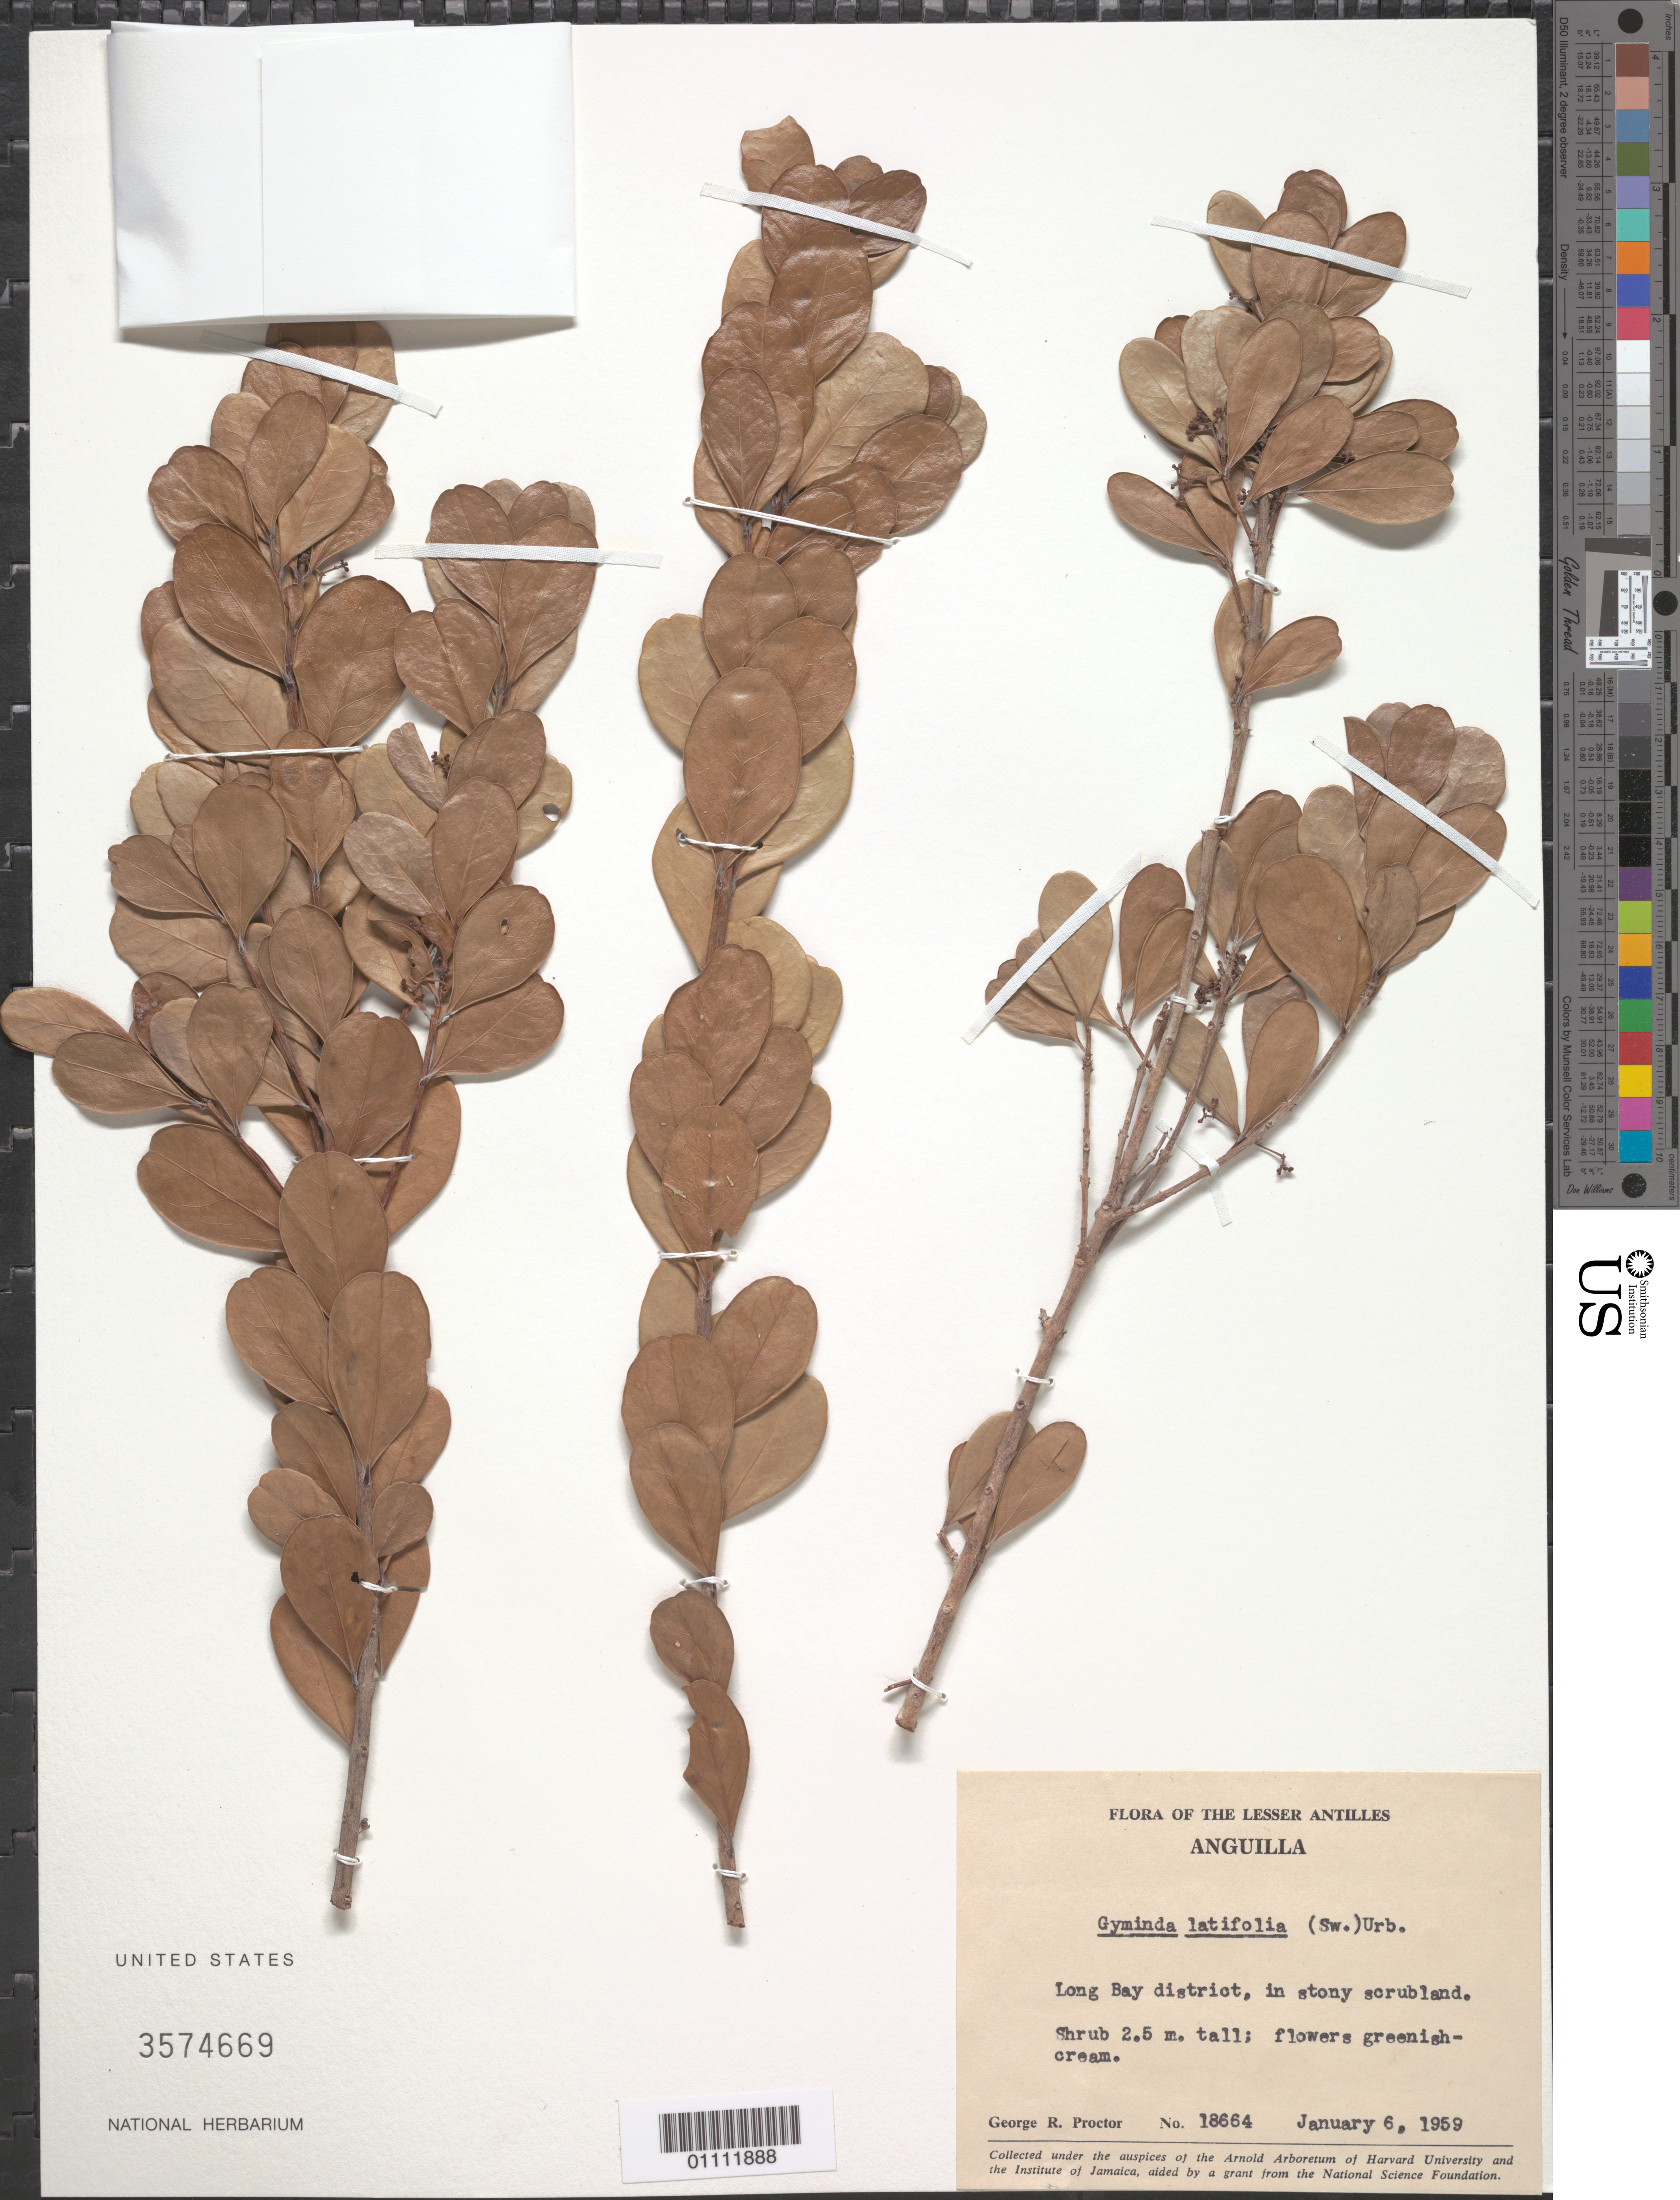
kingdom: Plantae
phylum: Tracheophyta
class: Magnoliopsida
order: Celastrales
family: Celastraceae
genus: Gyminda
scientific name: Gyminda latifolia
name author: (Sw.) Urb.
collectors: G. R. Proctor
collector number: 18664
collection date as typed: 06 Jan 1959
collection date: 1959-01-06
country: Anguilla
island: Anguilla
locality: Long Bay district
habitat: In stony scrubland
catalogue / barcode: US 3574669